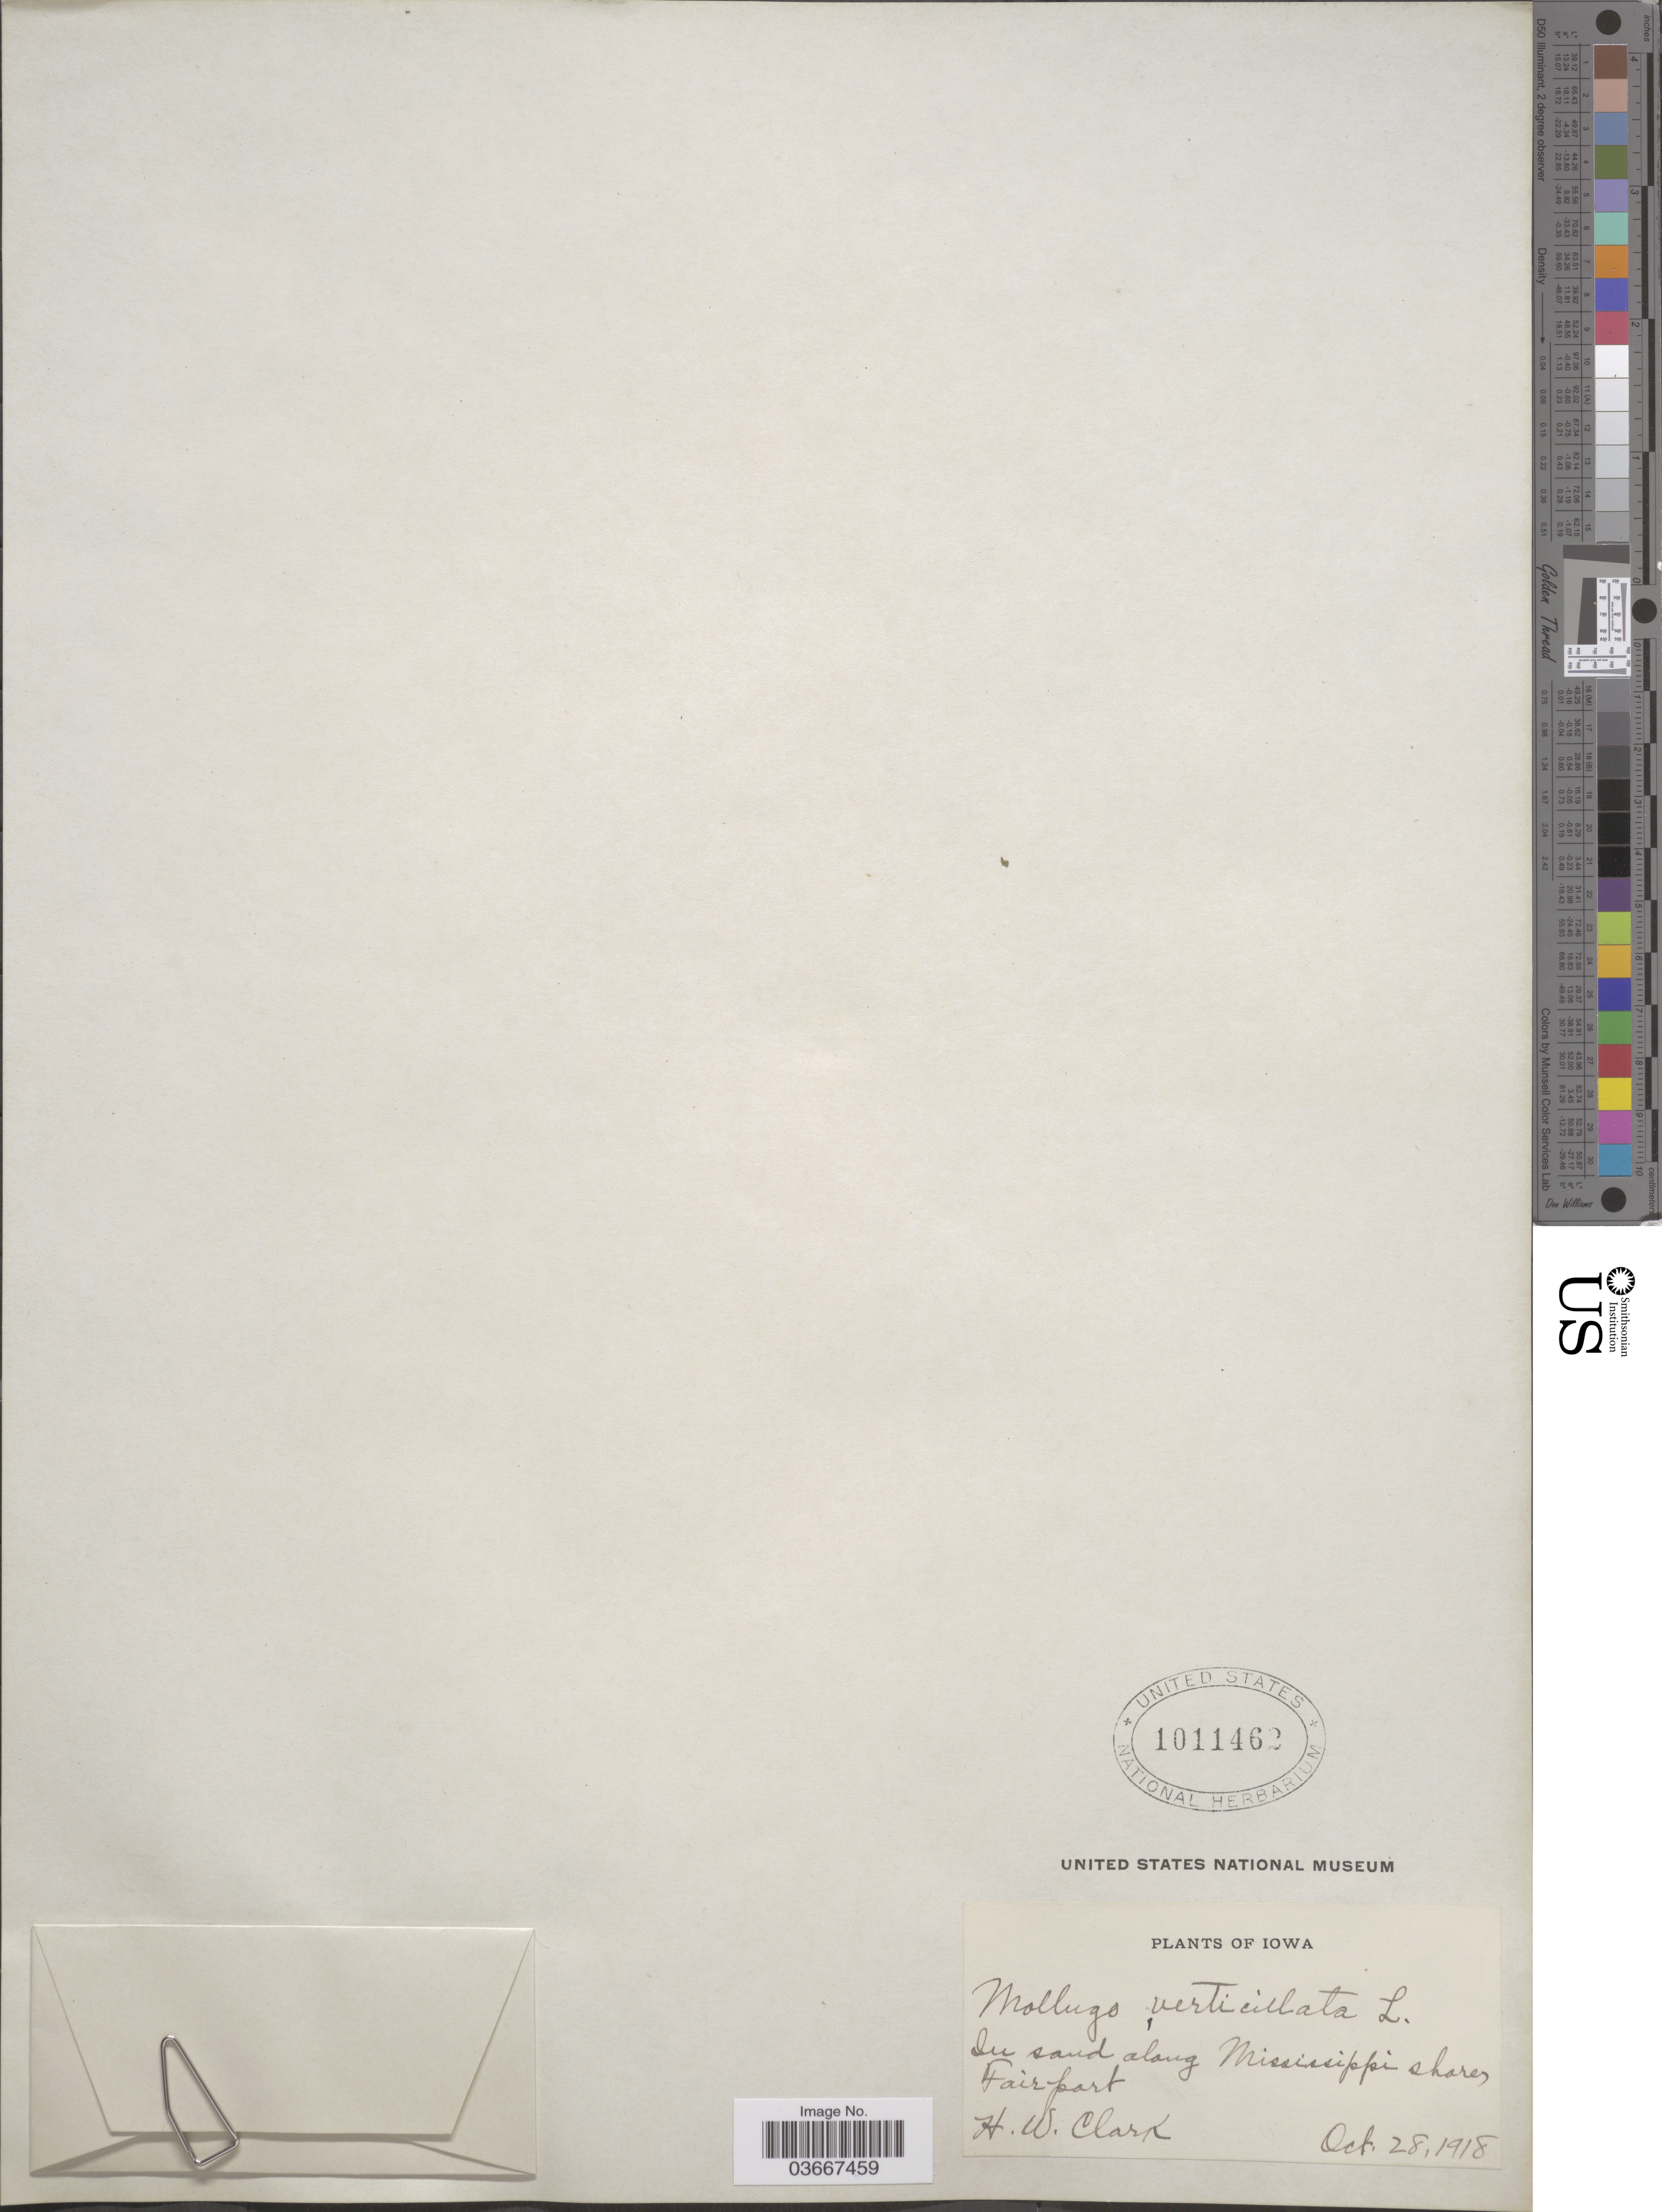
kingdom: Plantae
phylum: Tracheophyta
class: Magnoliopsida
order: Caryophyllales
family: Molluginaceae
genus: Mollugo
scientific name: Mollugo verticillata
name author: L.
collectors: H. W. Clark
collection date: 1918-10-28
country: United States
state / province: Iowa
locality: In sand along Mississippi shores, Fairport.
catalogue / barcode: US 1011462